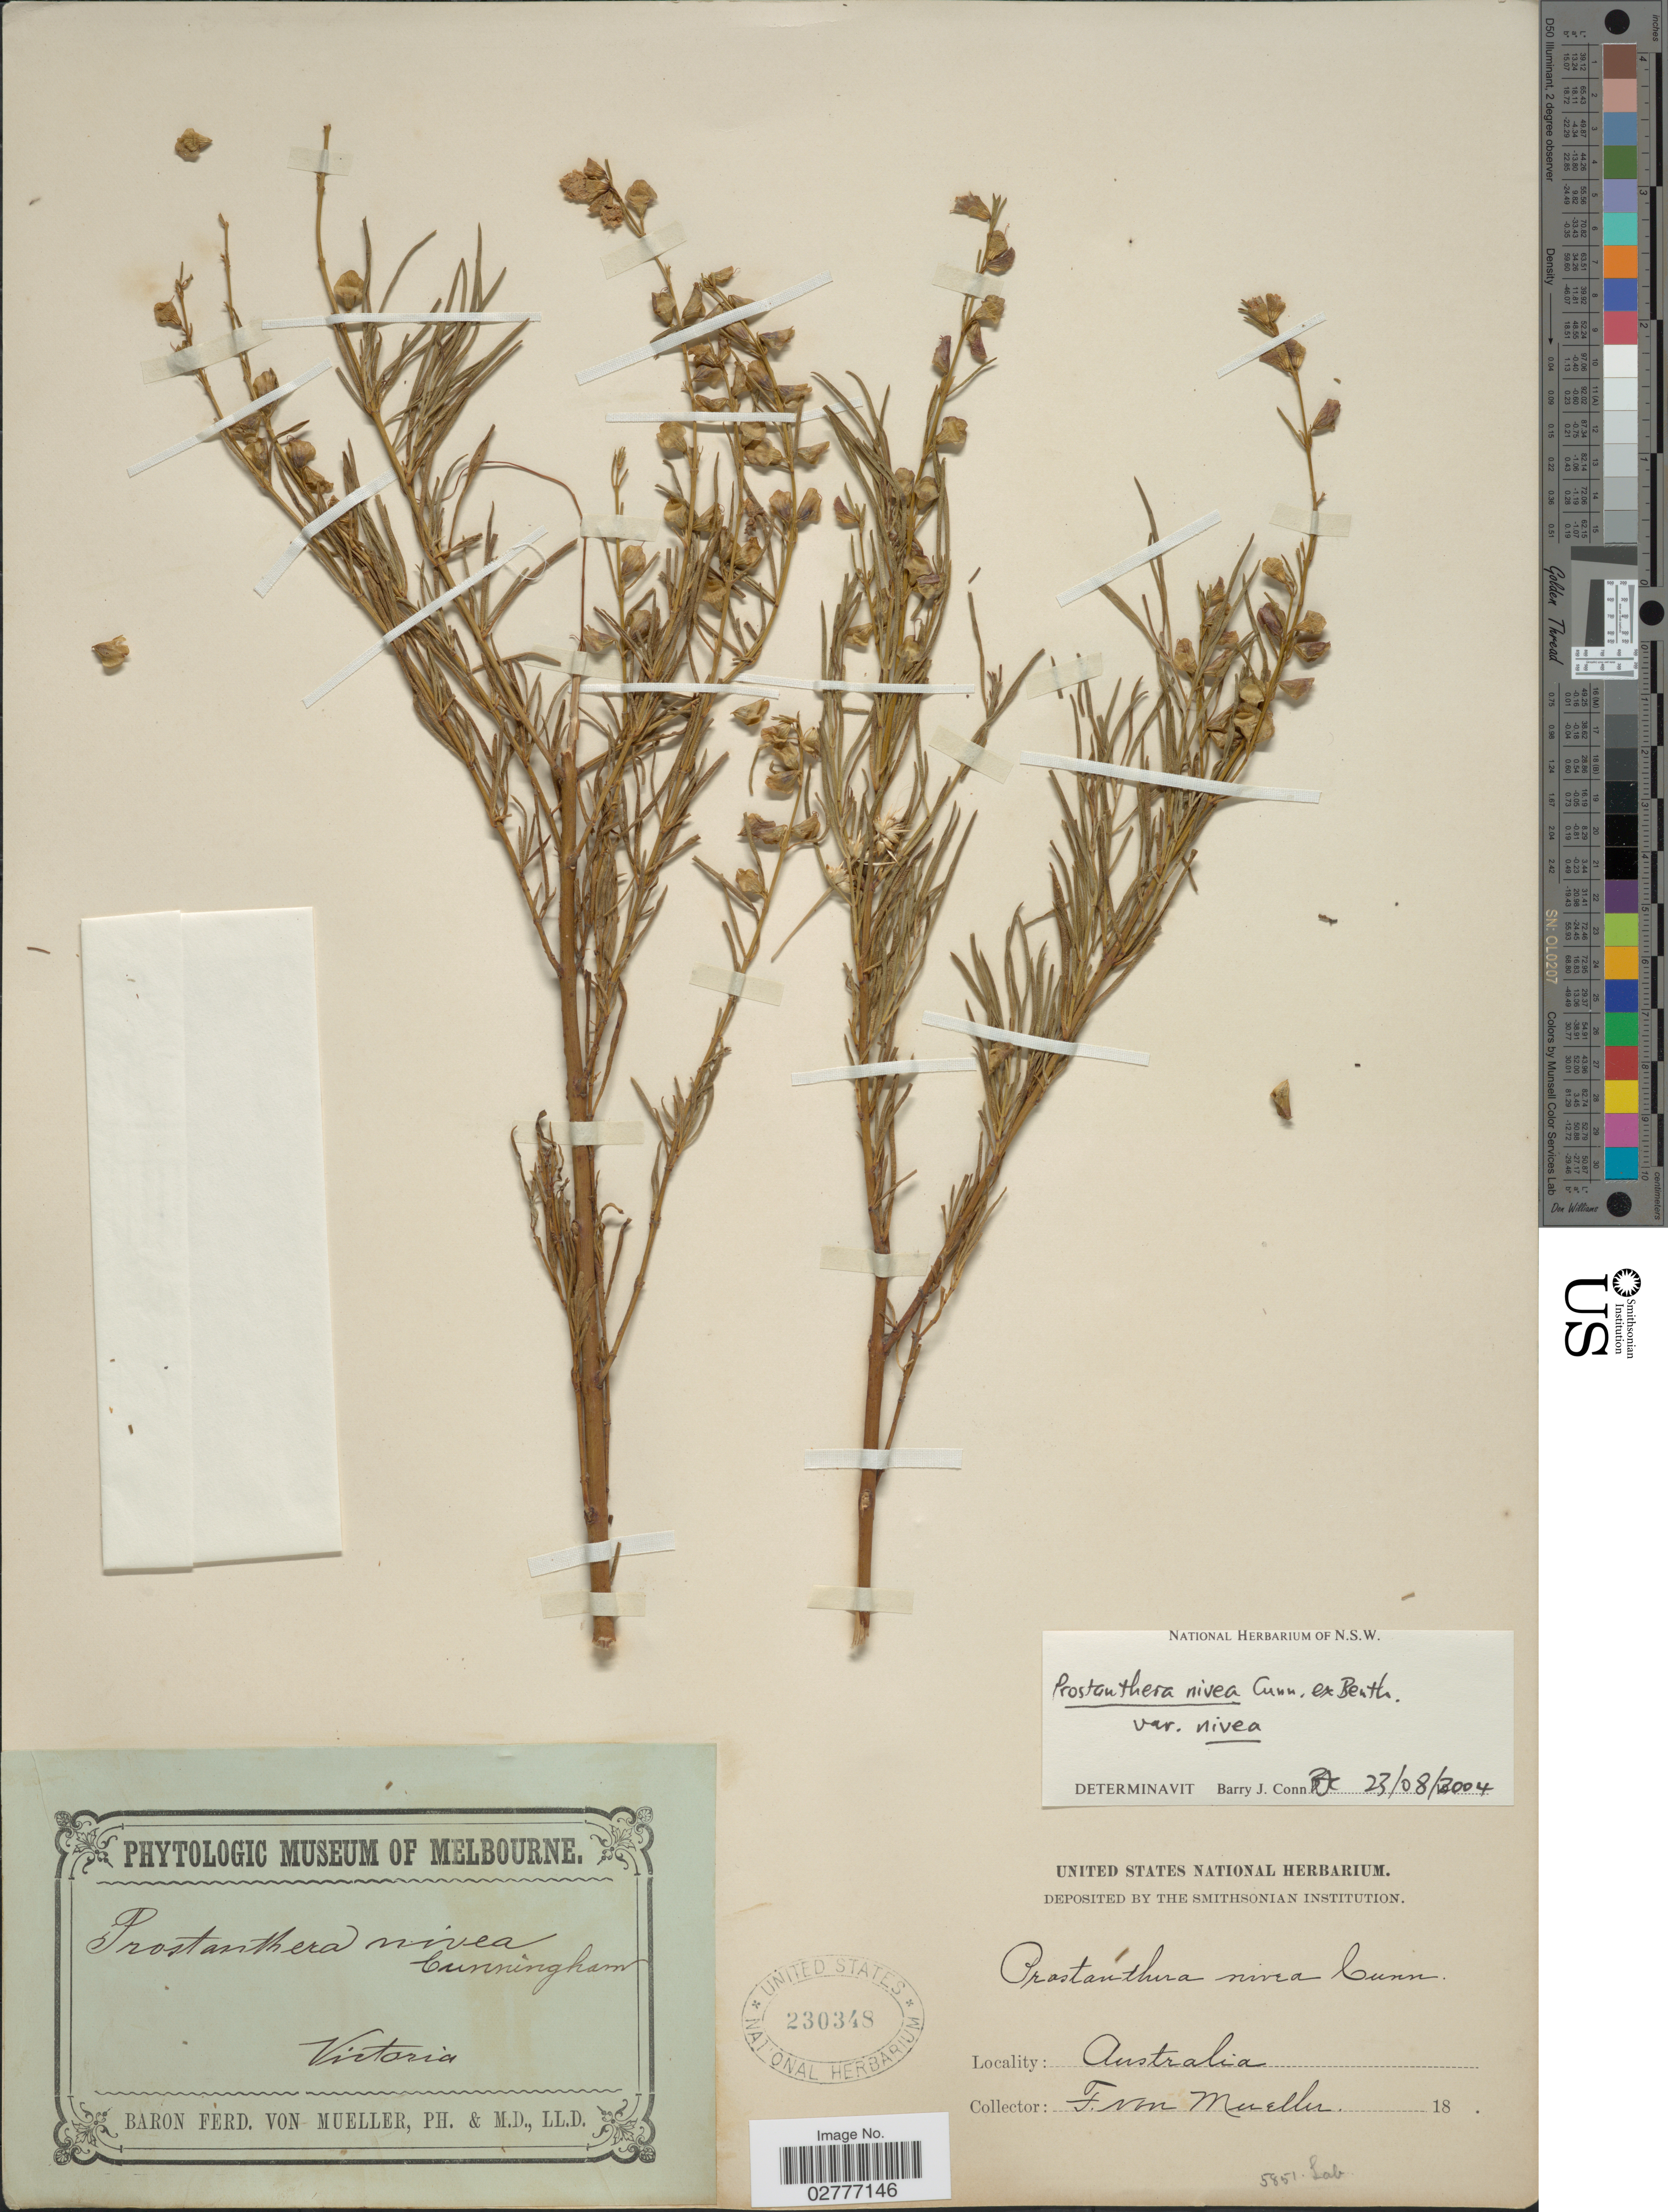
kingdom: Plantae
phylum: Tracheophyta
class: Magnoliopsida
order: Lamiales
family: Lamiaceae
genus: Prostanthera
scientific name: Prostanthera nivea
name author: A. Cunn. ex Benth.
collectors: F. Mueller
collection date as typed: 18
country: Australia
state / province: Victoria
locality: Victoria.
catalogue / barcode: US 230348